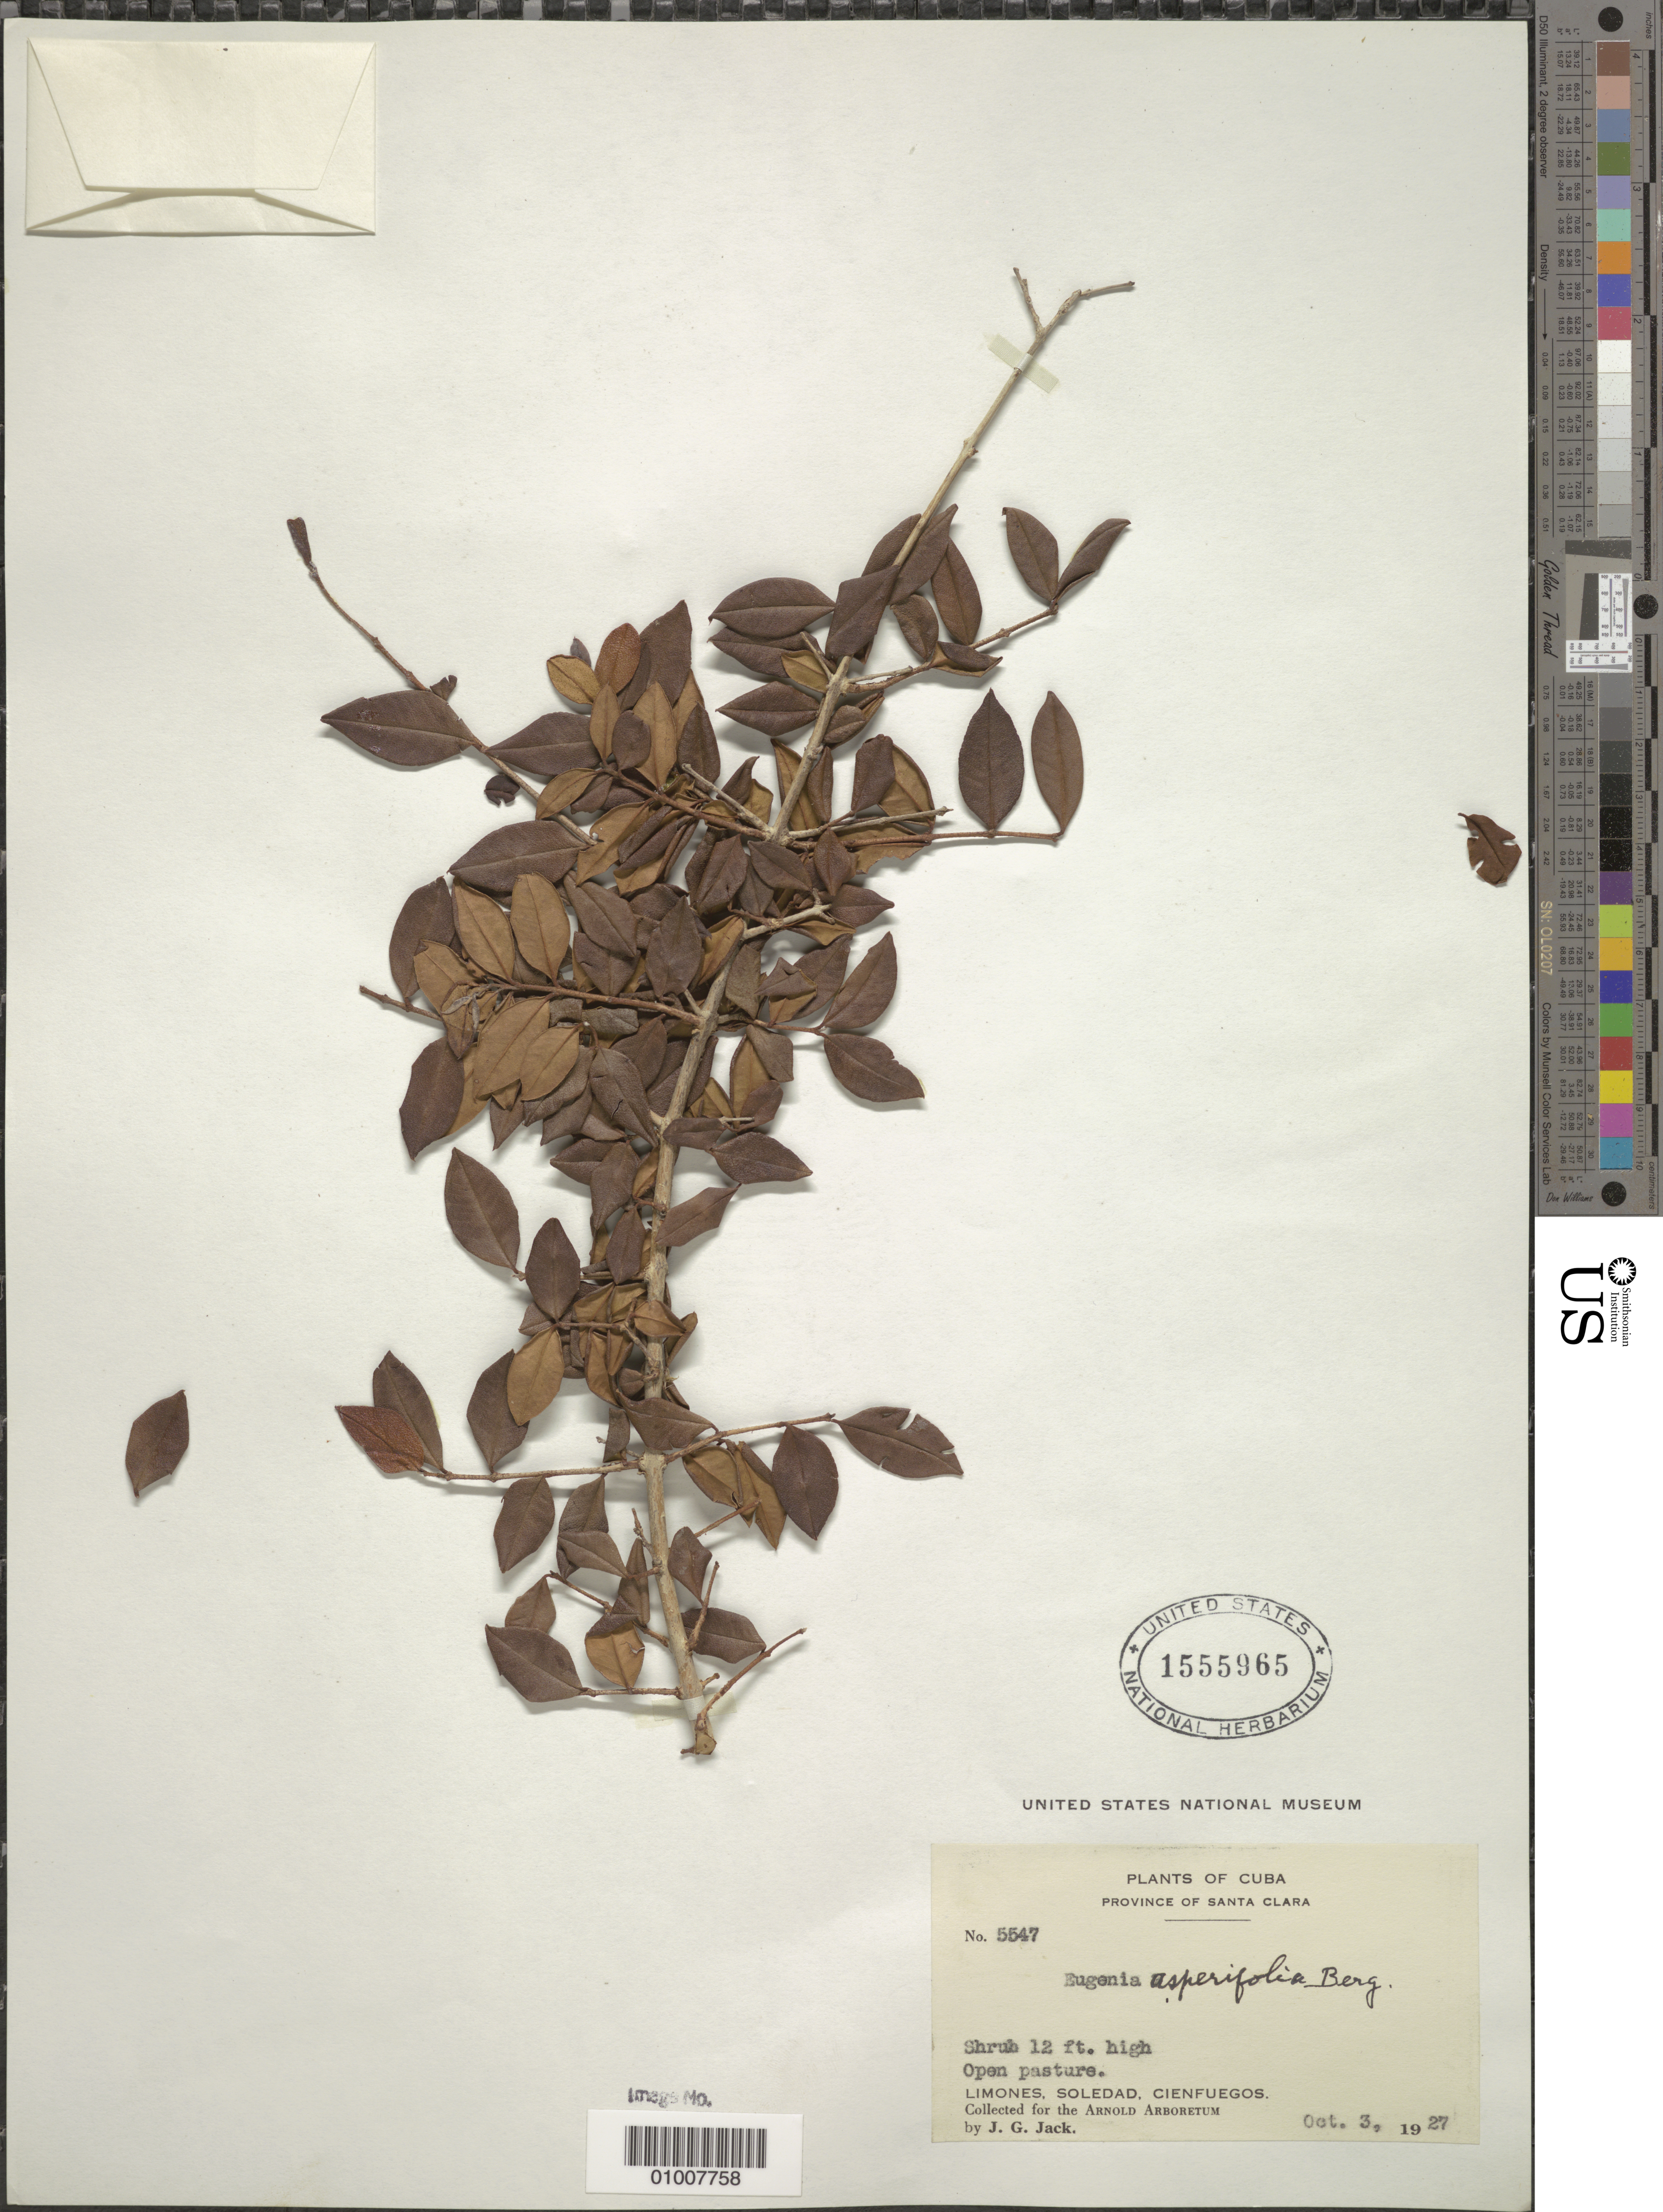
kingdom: Plantae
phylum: Tracheophyta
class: Magnoliopsida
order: Myrtales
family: Myrtaceae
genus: Eugenia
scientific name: Eugenia asperifolia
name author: O. Berg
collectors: J. G. Jack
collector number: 5547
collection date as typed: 03 Oct 1927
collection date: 1927-10-03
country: Cuba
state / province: Cienfuegos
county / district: Santa Clara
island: Cuba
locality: Limones, Soledad, Cienfuegos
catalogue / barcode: US 1555965